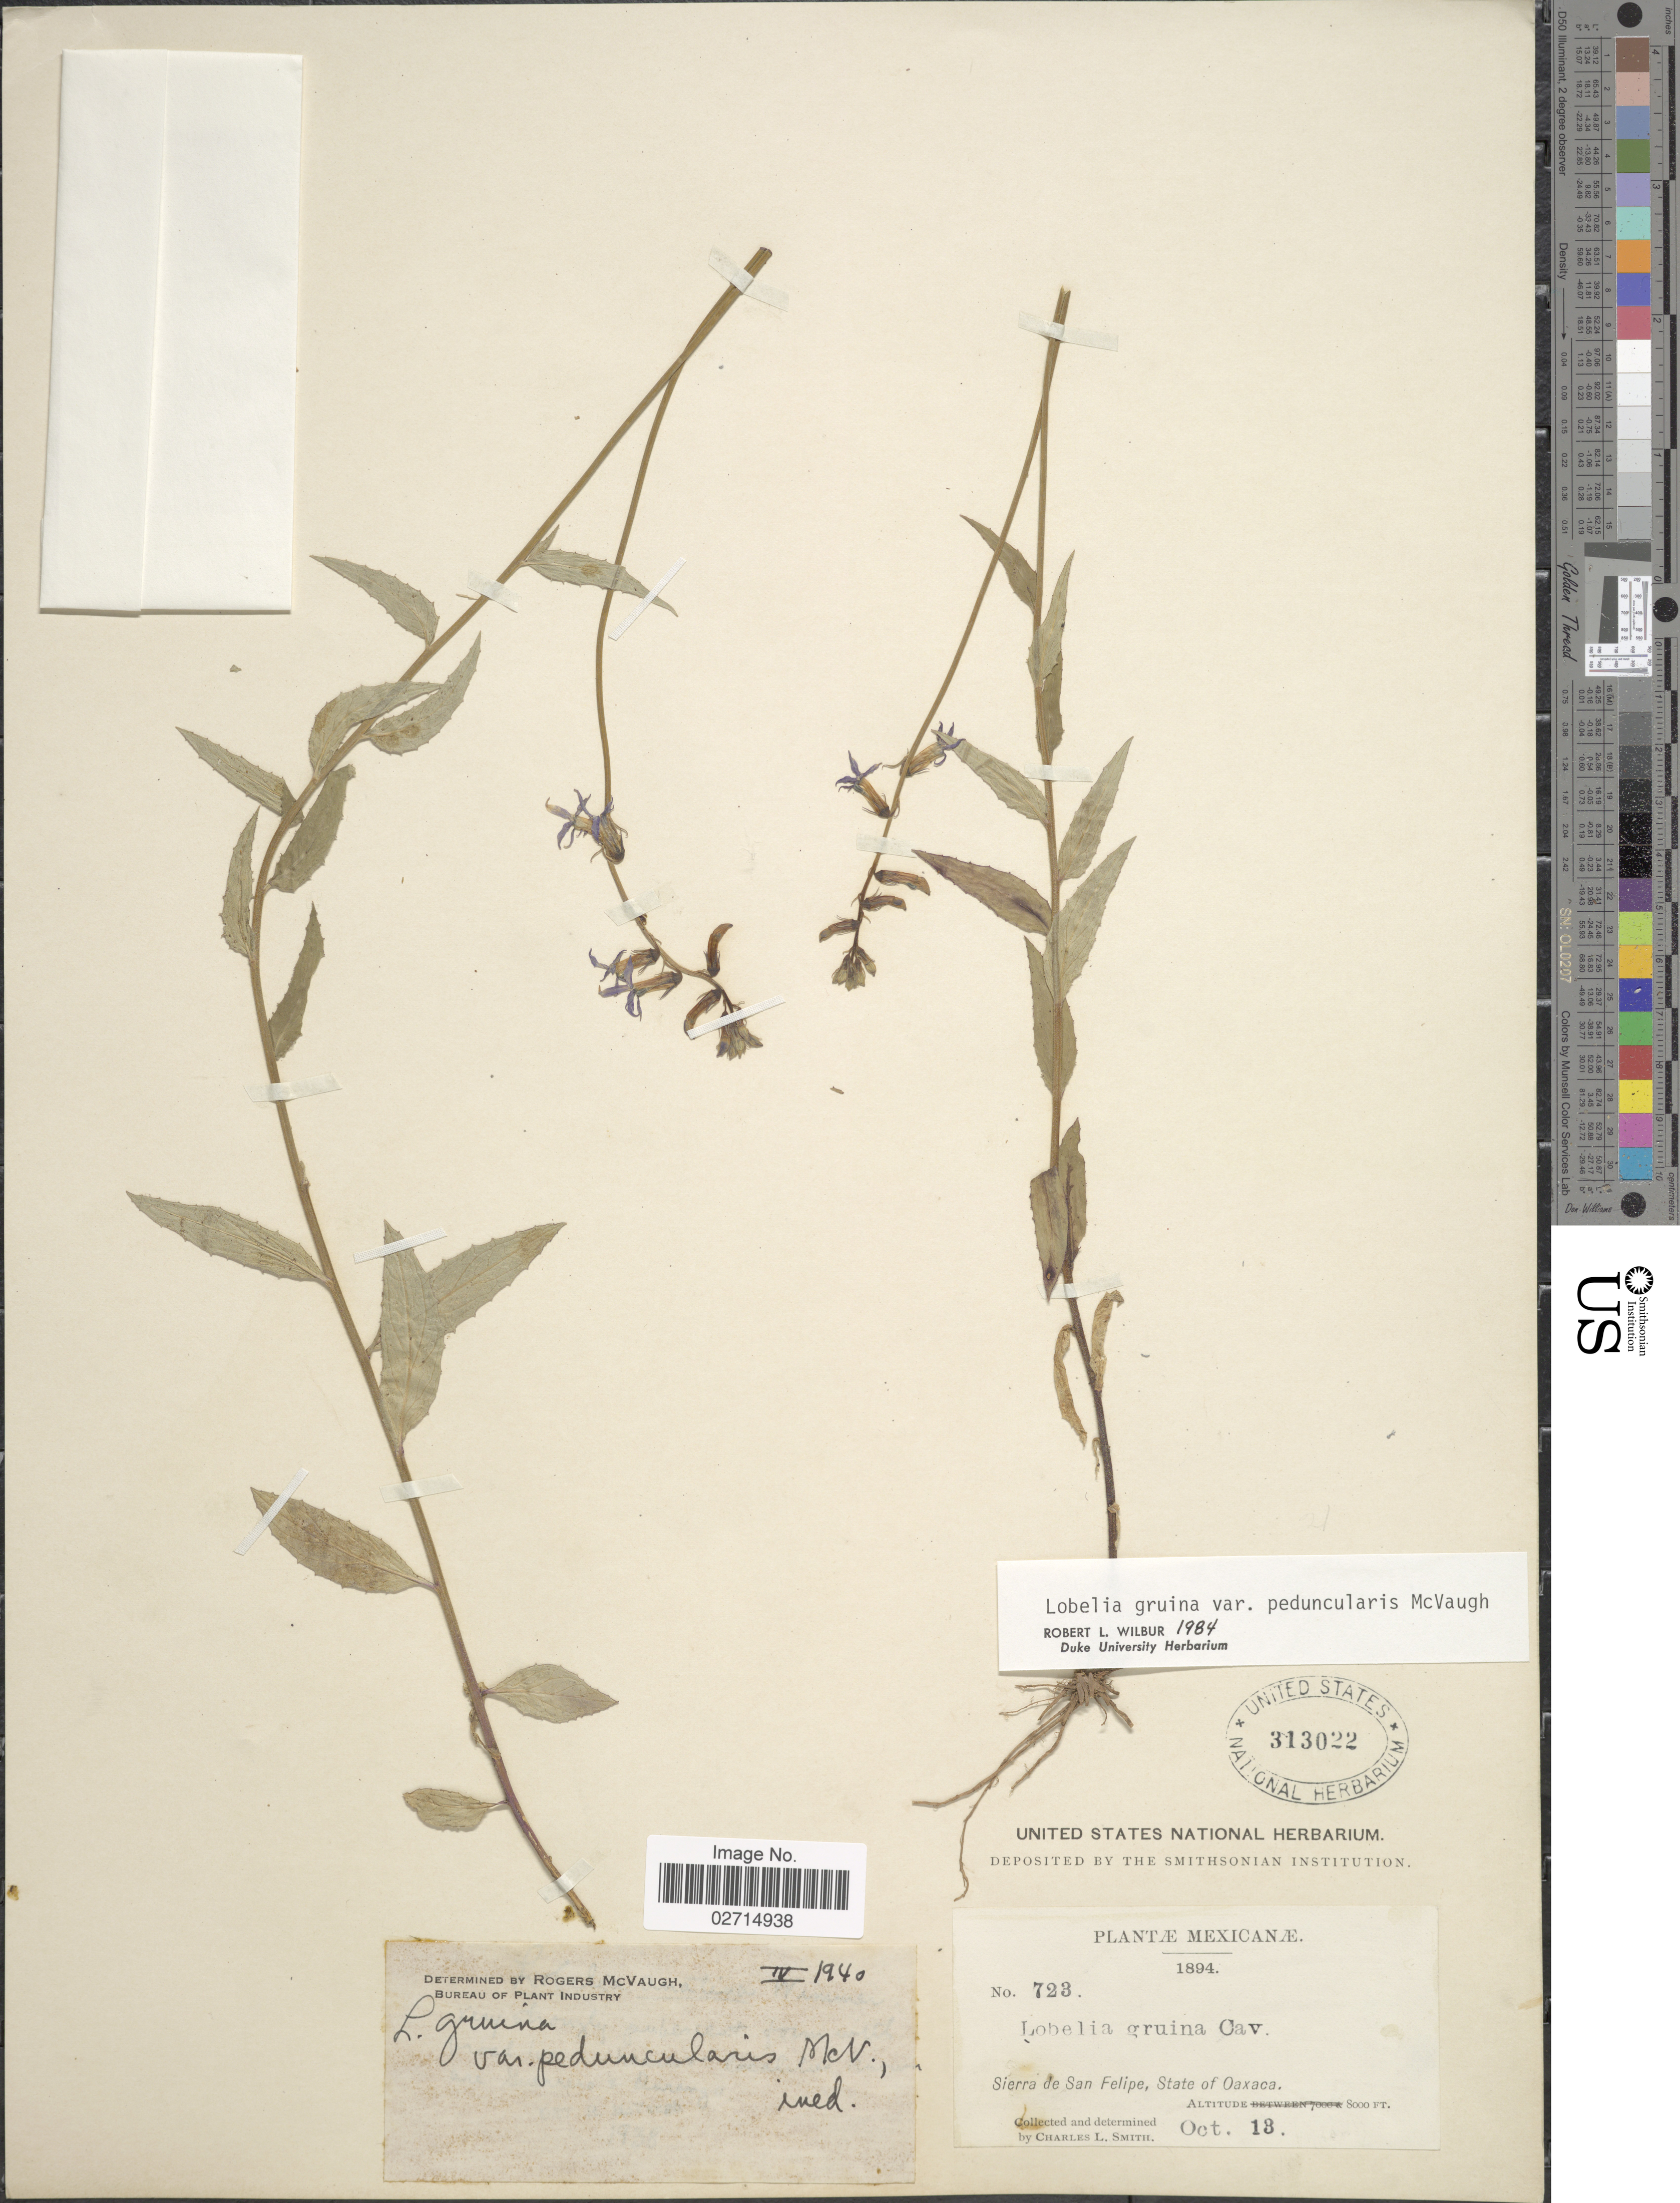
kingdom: Plantae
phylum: Tracheophyta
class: Magnoliopsida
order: Asterales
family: Campanulaceae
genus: Lobelia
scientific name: Lobelia gruina var. peduncularis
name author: McVaugh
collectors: C. L. Smith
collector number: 723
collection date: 1894-10-13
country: Mexico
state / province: Oaxaca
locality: Sierra de San Felipe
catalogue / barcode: US 313022